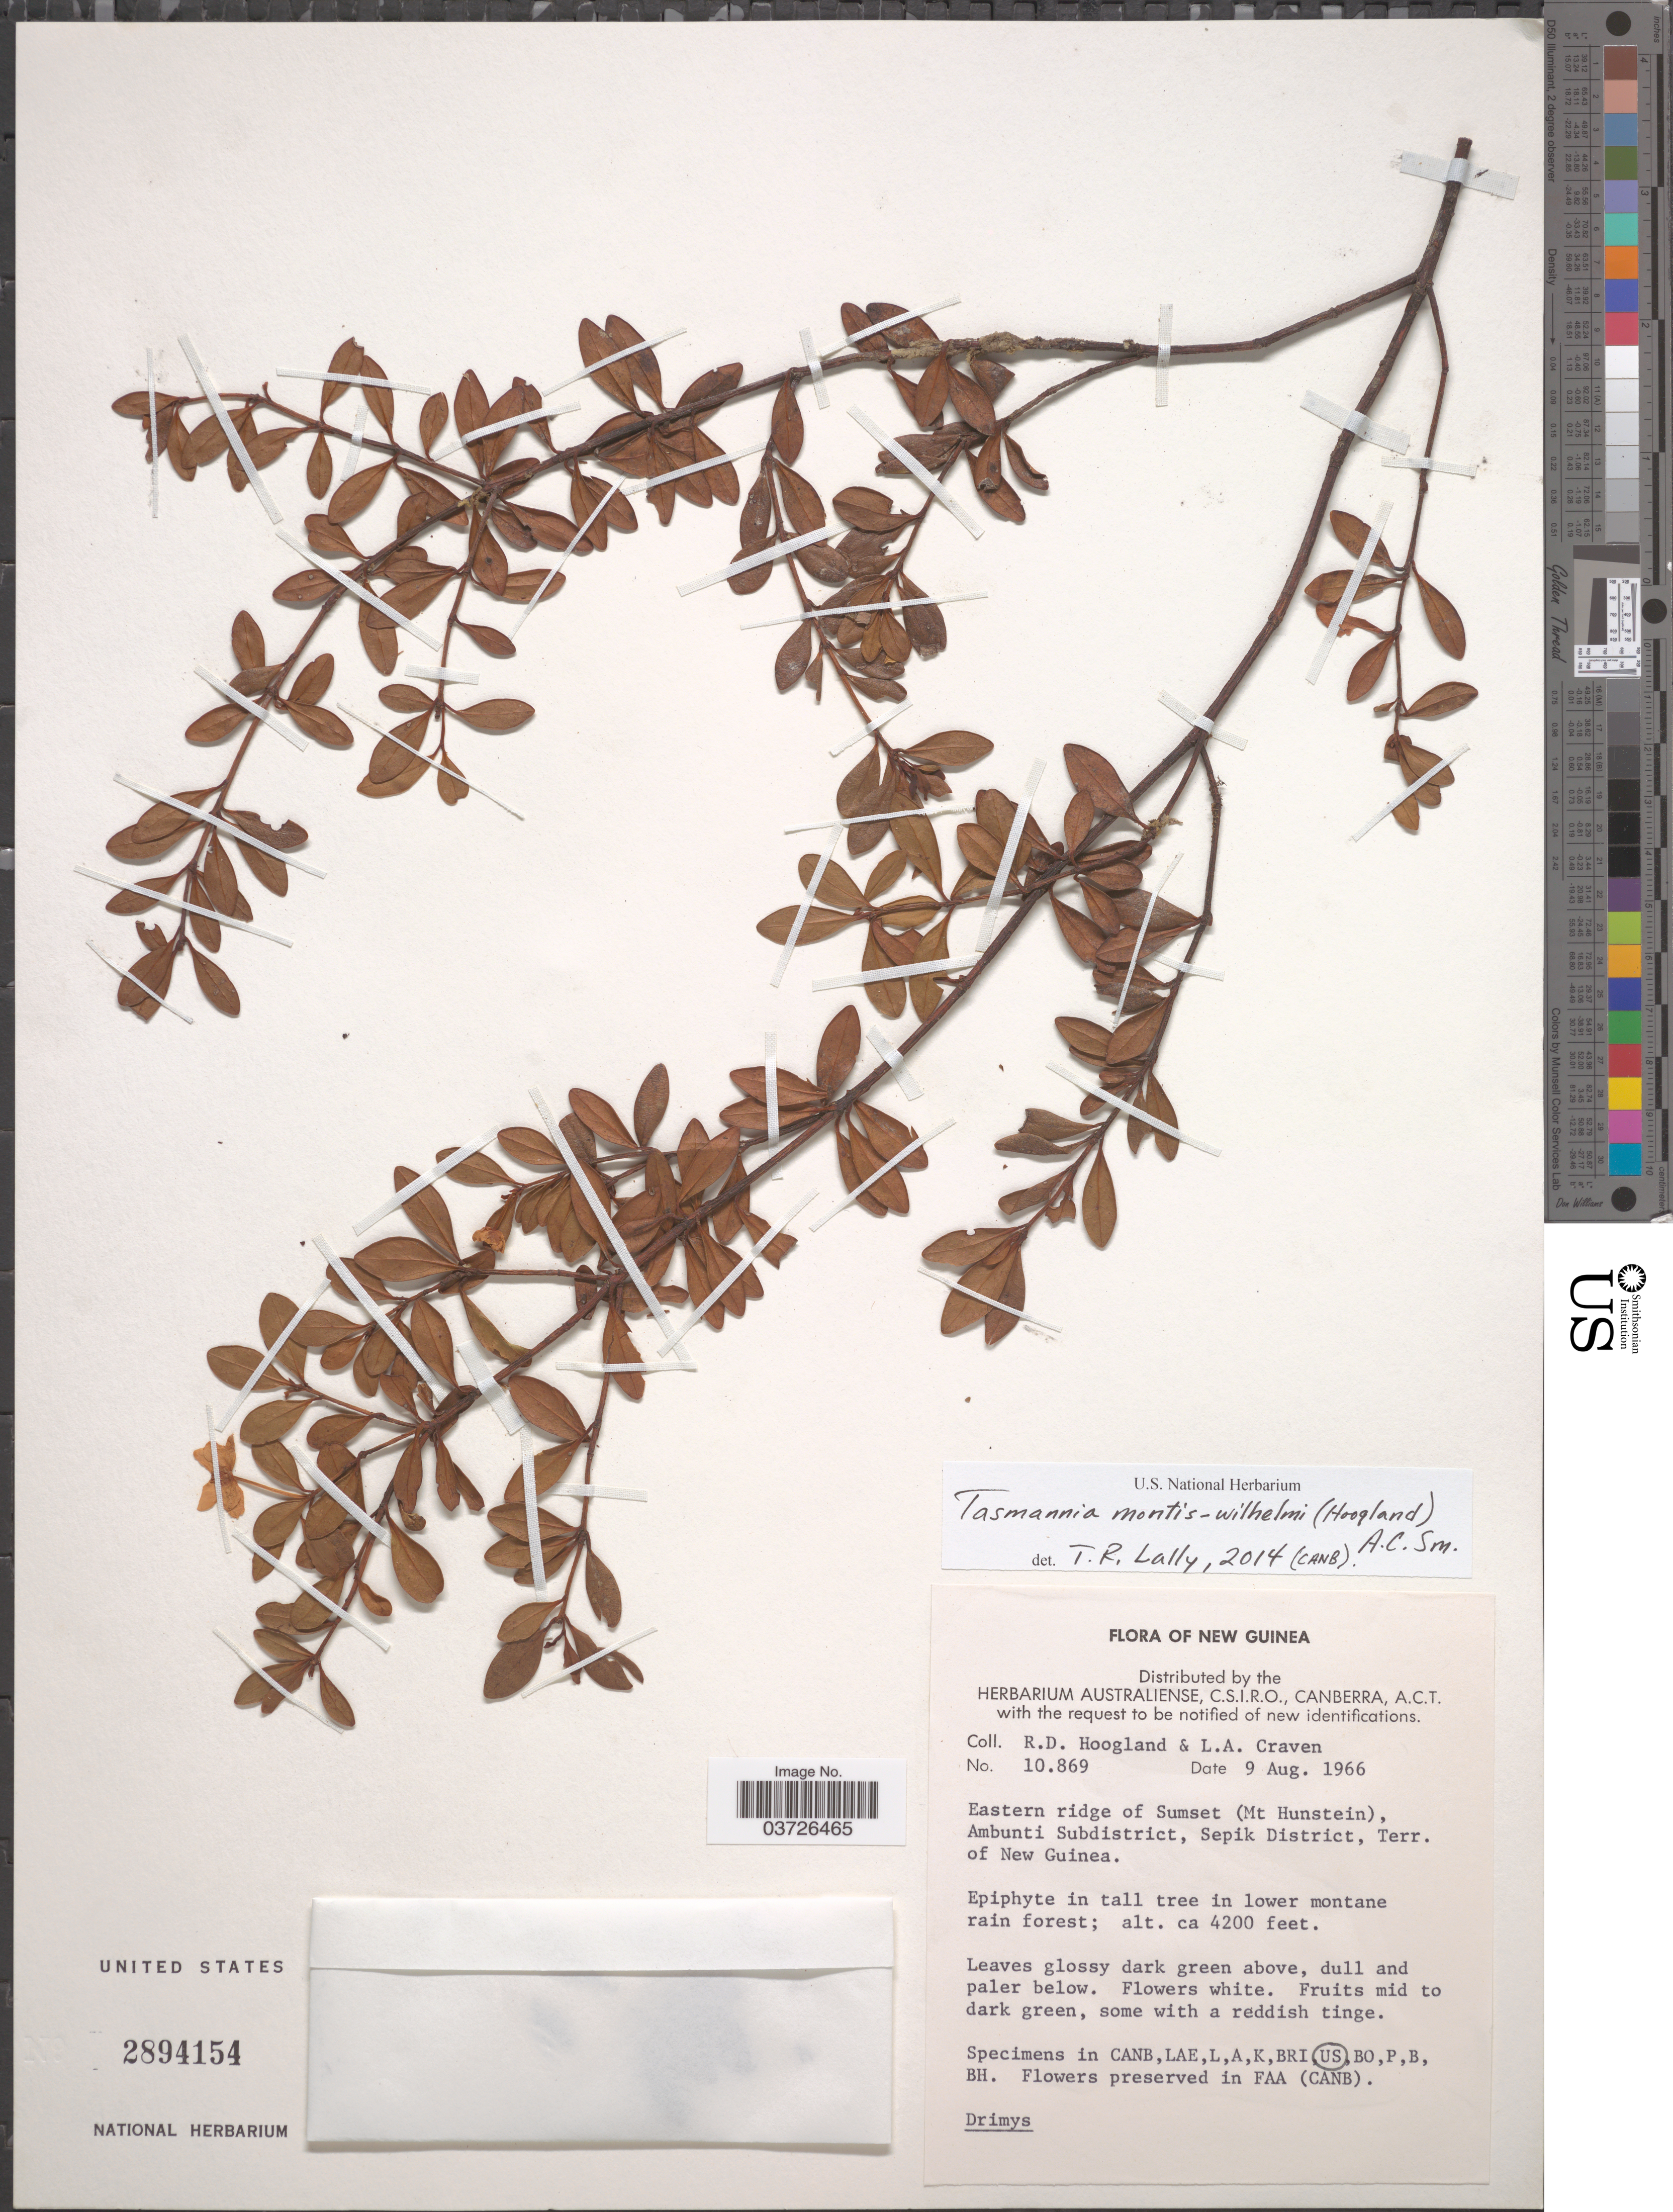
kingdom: Plantae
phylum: Tracheophyta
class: Magnoliopsida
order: Canellales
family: Winteraceae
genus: Tasmannia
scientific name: Tasmannia montis-wilhelmi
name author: (Hoogland) A.C. Sm.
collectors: R. D. Hoogland & L. A. Craven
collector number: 10869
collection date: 1966-08-09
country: Papua New Guinea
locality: New Guinea. Eastern ridge of Sumset (Mt Hunstein), Ambunti Subdistrict, Sepik District, Terr. of New Guinea.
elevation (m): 1280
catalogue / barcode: US 2894154